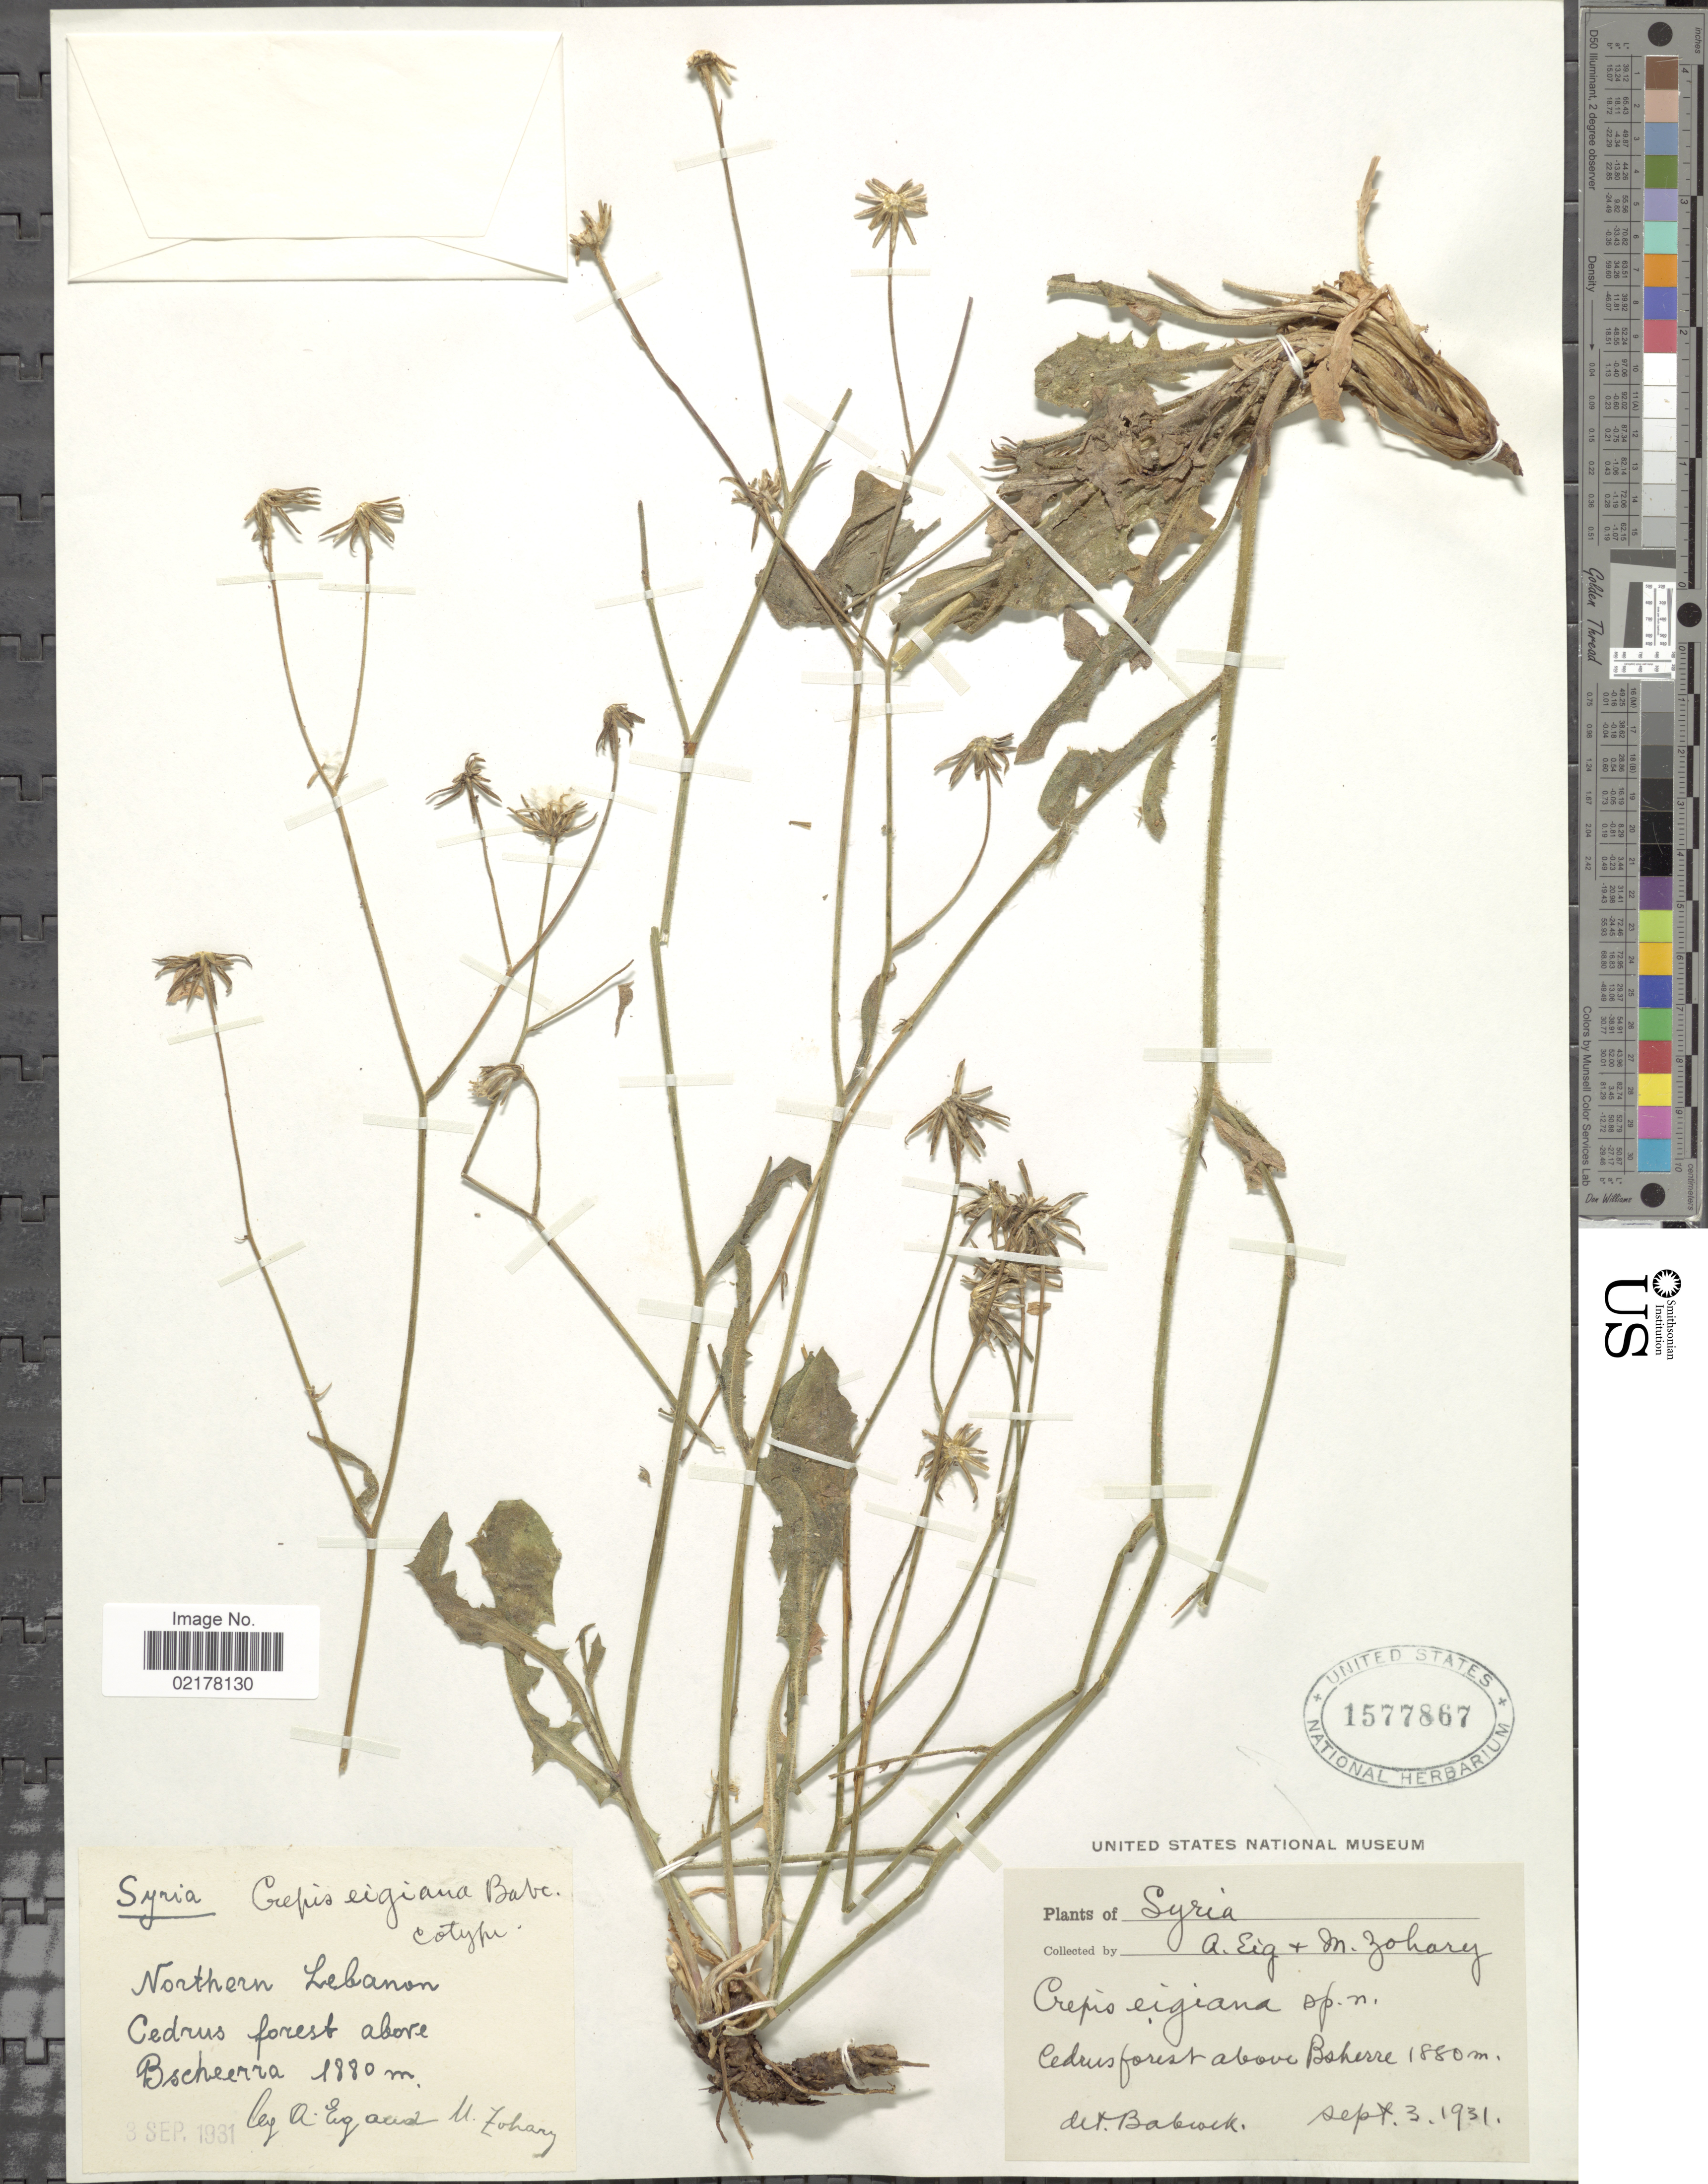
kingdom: Plantae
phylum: Tracheophyta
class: Magnoliopsida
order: Asterales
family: Asteraceae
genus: Crepis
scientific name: Crepis sp.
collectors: A. Eig & M. Zohary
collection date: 1931-09-03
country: Lebanon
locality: Syria. Northern Lebanon. above Bsharri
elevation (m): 1880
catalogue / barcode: US 1577867